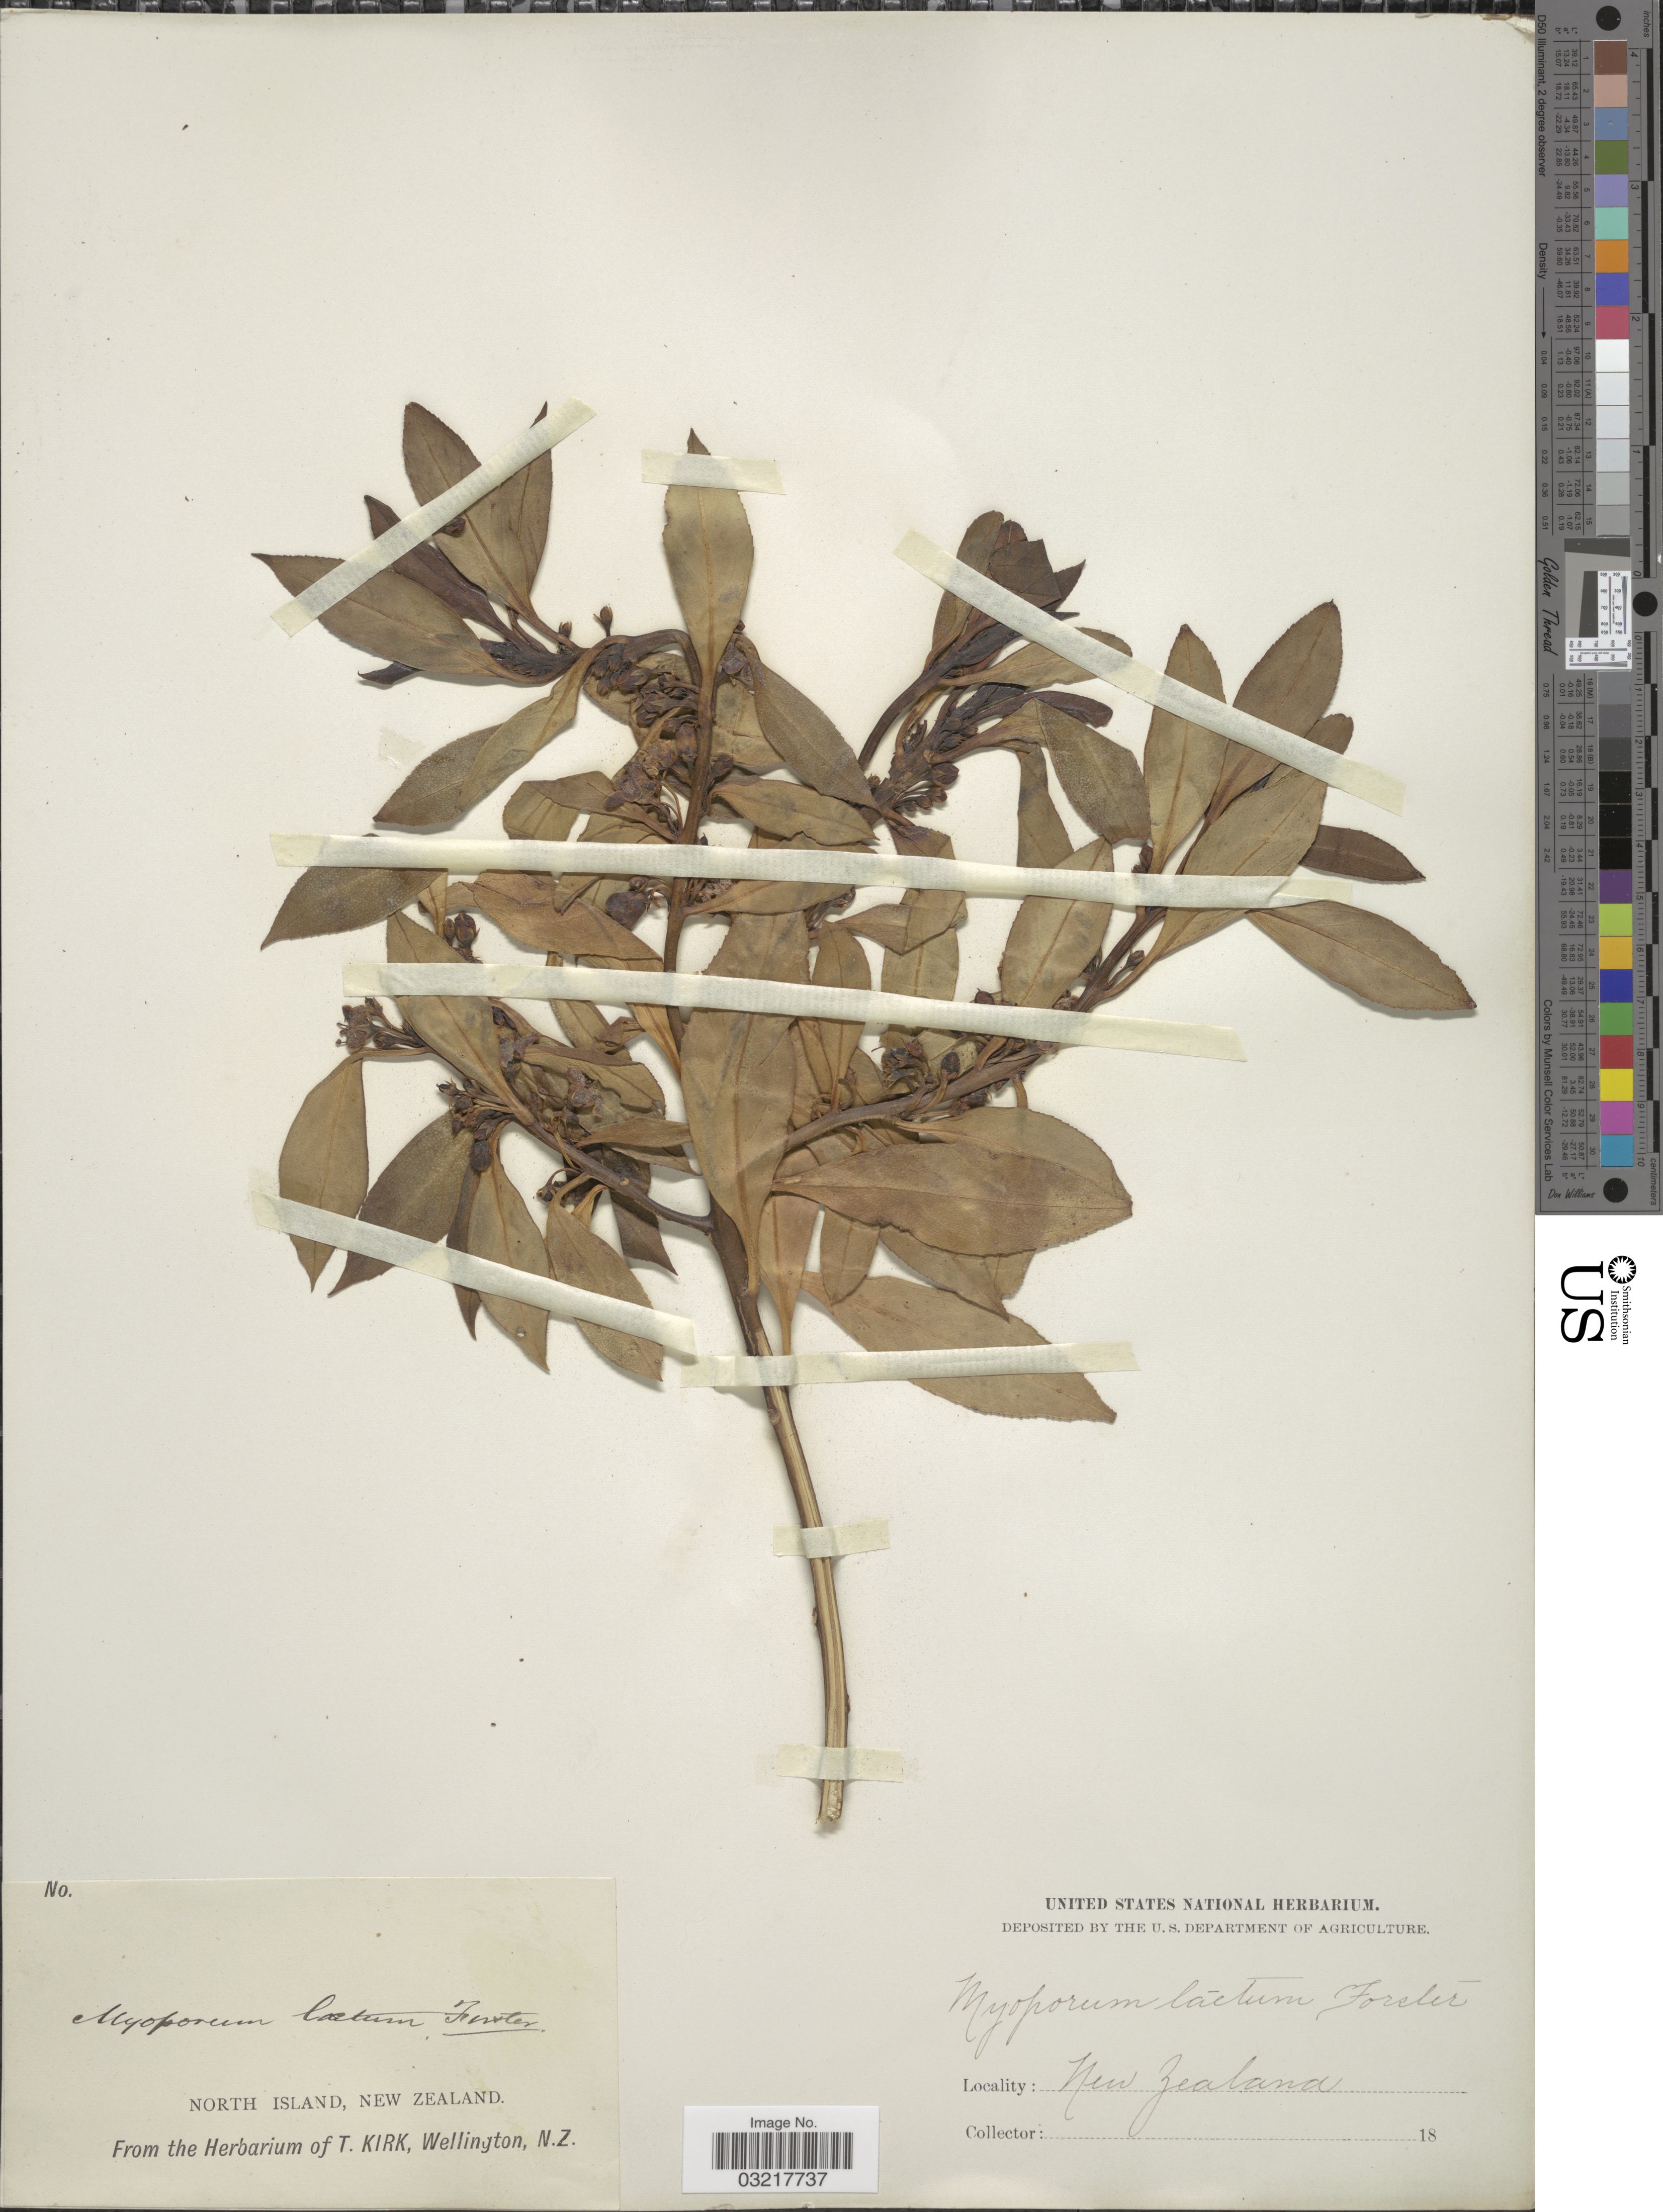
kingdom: Plantae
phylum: Tracheophyta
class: Magnoliopsida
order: Lamiales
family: Scrophulariaceae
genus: Myoporum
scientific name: Myoporum laetum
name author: G. Forst.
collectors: ex herb. T. Kirk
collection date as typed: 18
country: New Zealand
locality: North Island.